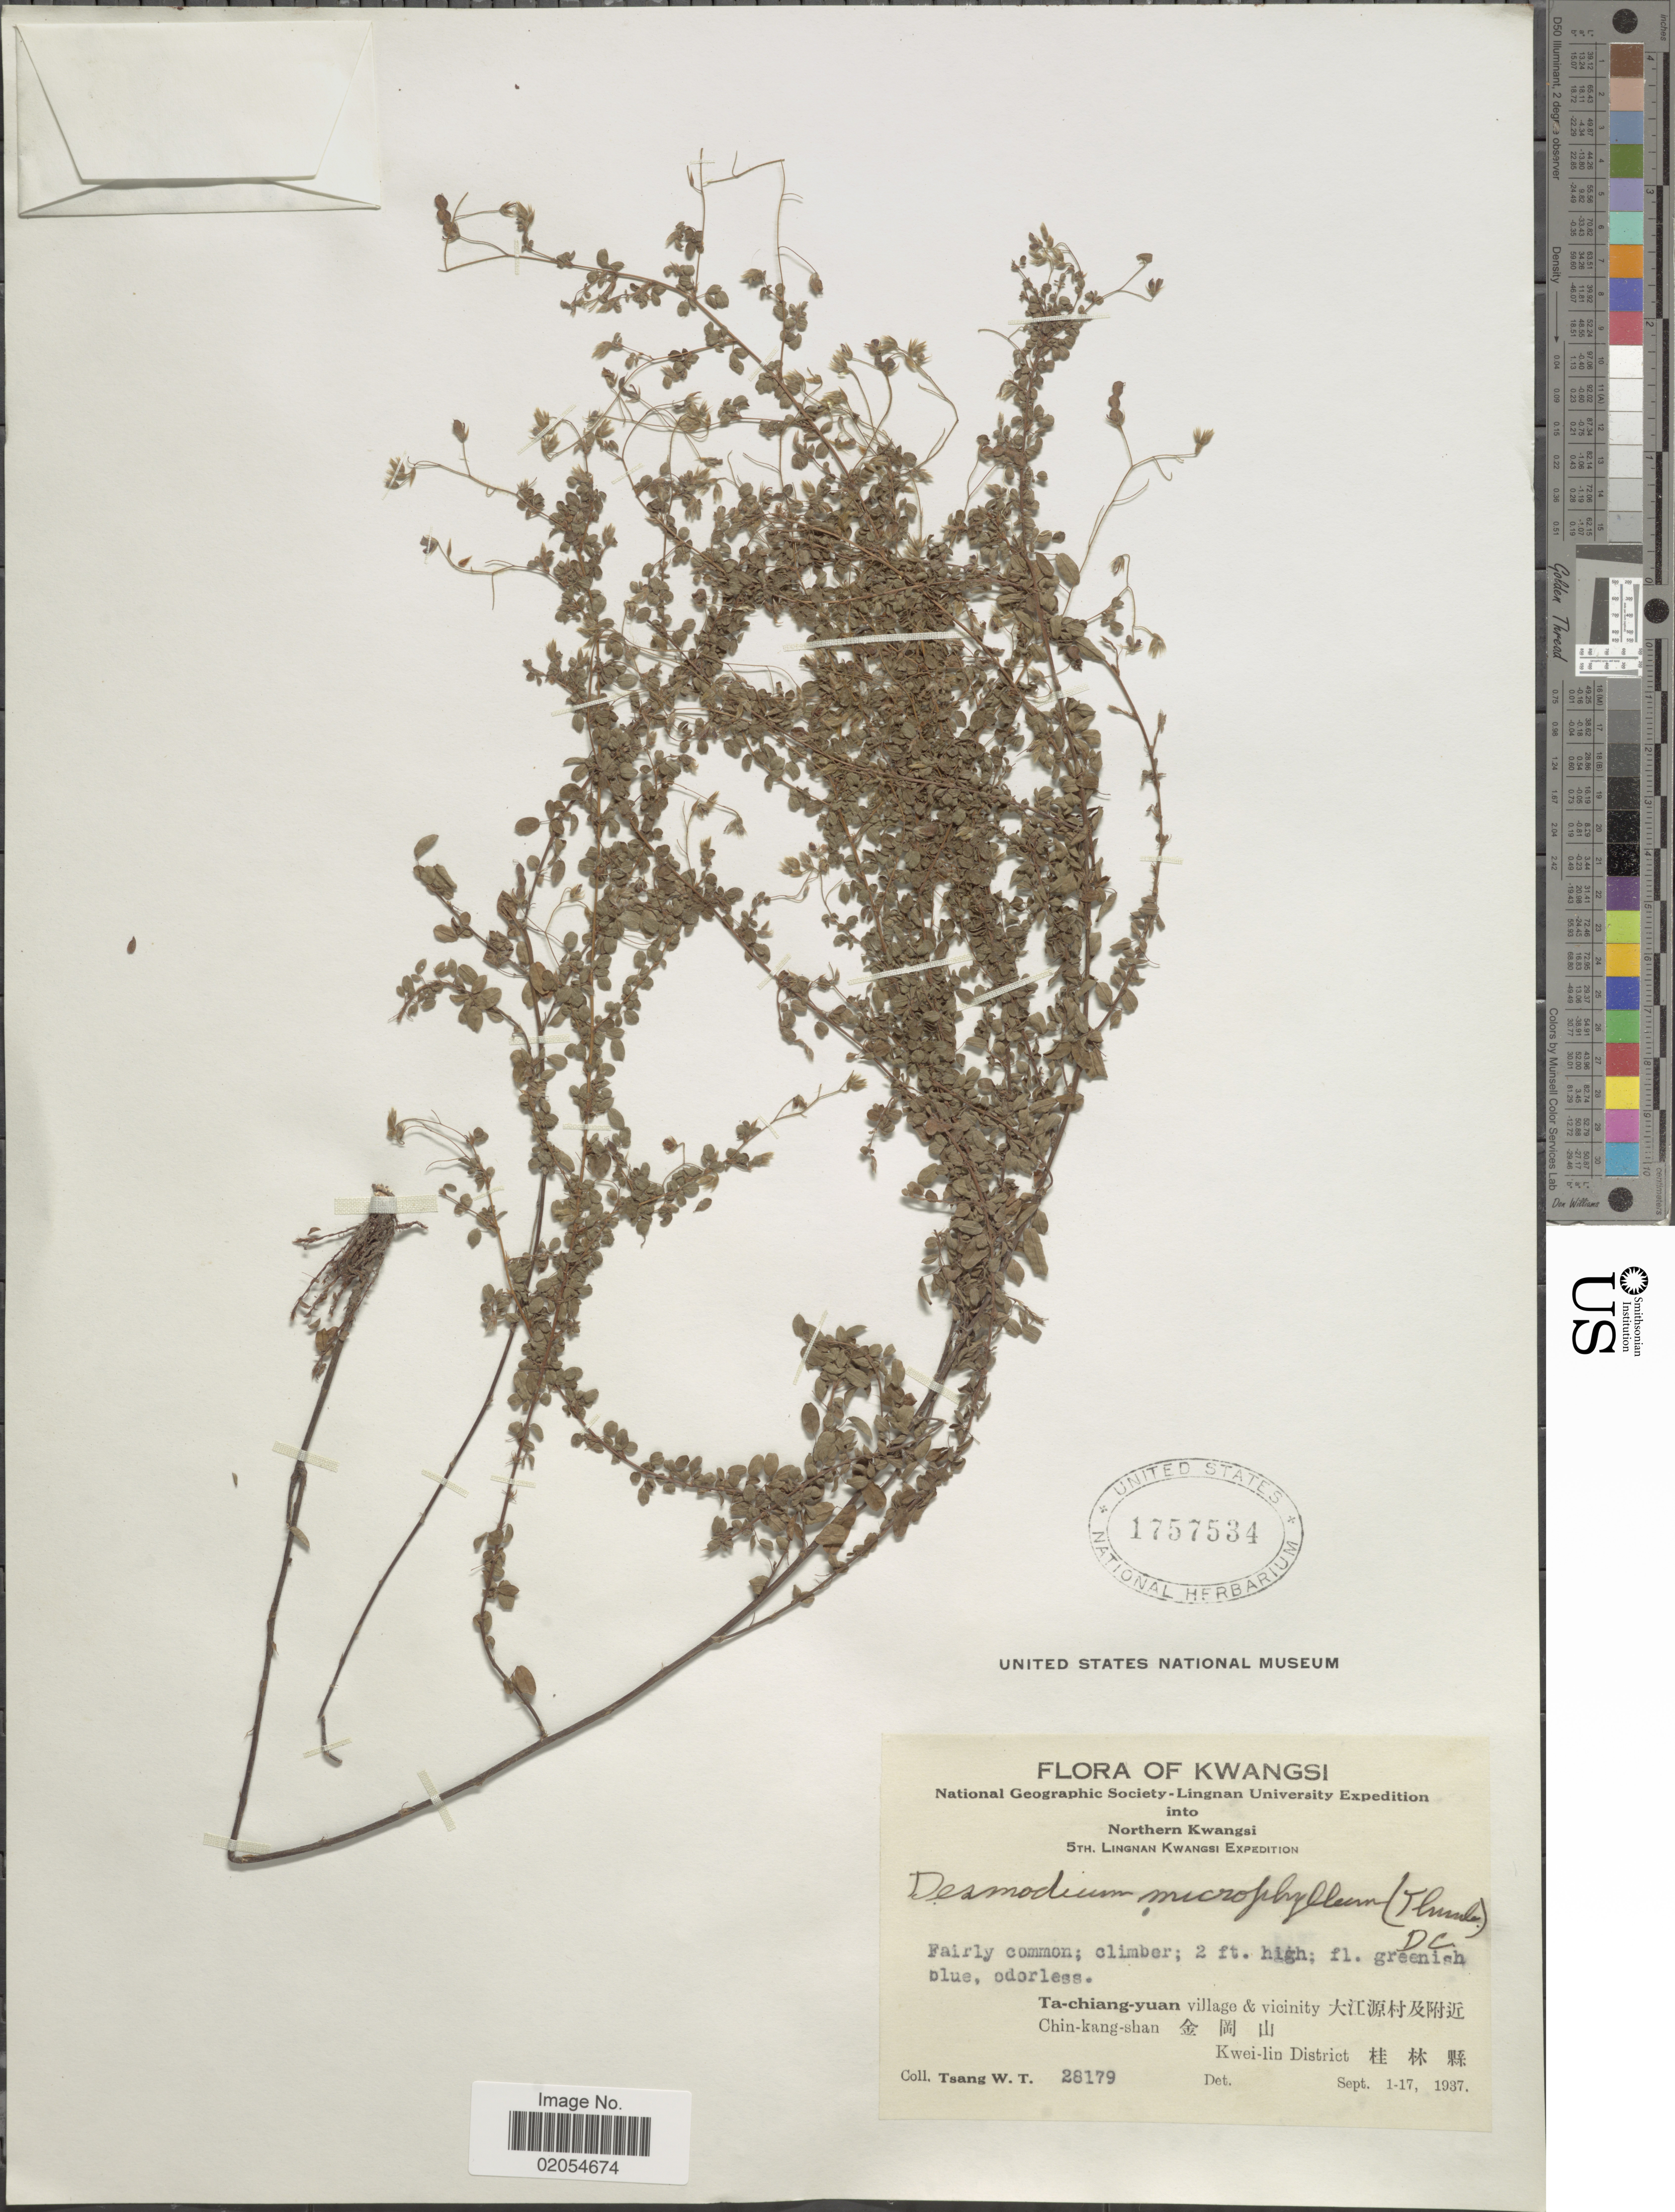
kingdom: Plantae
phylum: Tracheophyta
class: Magnoliopsida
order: Fabales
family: Fabaceae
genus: Leptodesmia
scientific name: Leptodesmia microphylla var. microphylla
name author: (Thunb.) H. Ohashi & K. Ohashi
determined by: Strong, Mark T., (BOT), Smithsonian Institution - National Museum of Natural History (UNITED STATES)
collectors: W. T. Tsang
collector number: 28179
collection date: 1937-09-01/1937-09-17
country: China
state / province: Guangxi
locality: Northern Kwangsi. Ta-chiang-yuan village & vicinity. Chin-kang-shan. Kwei-lin District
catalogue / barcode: US 1757534